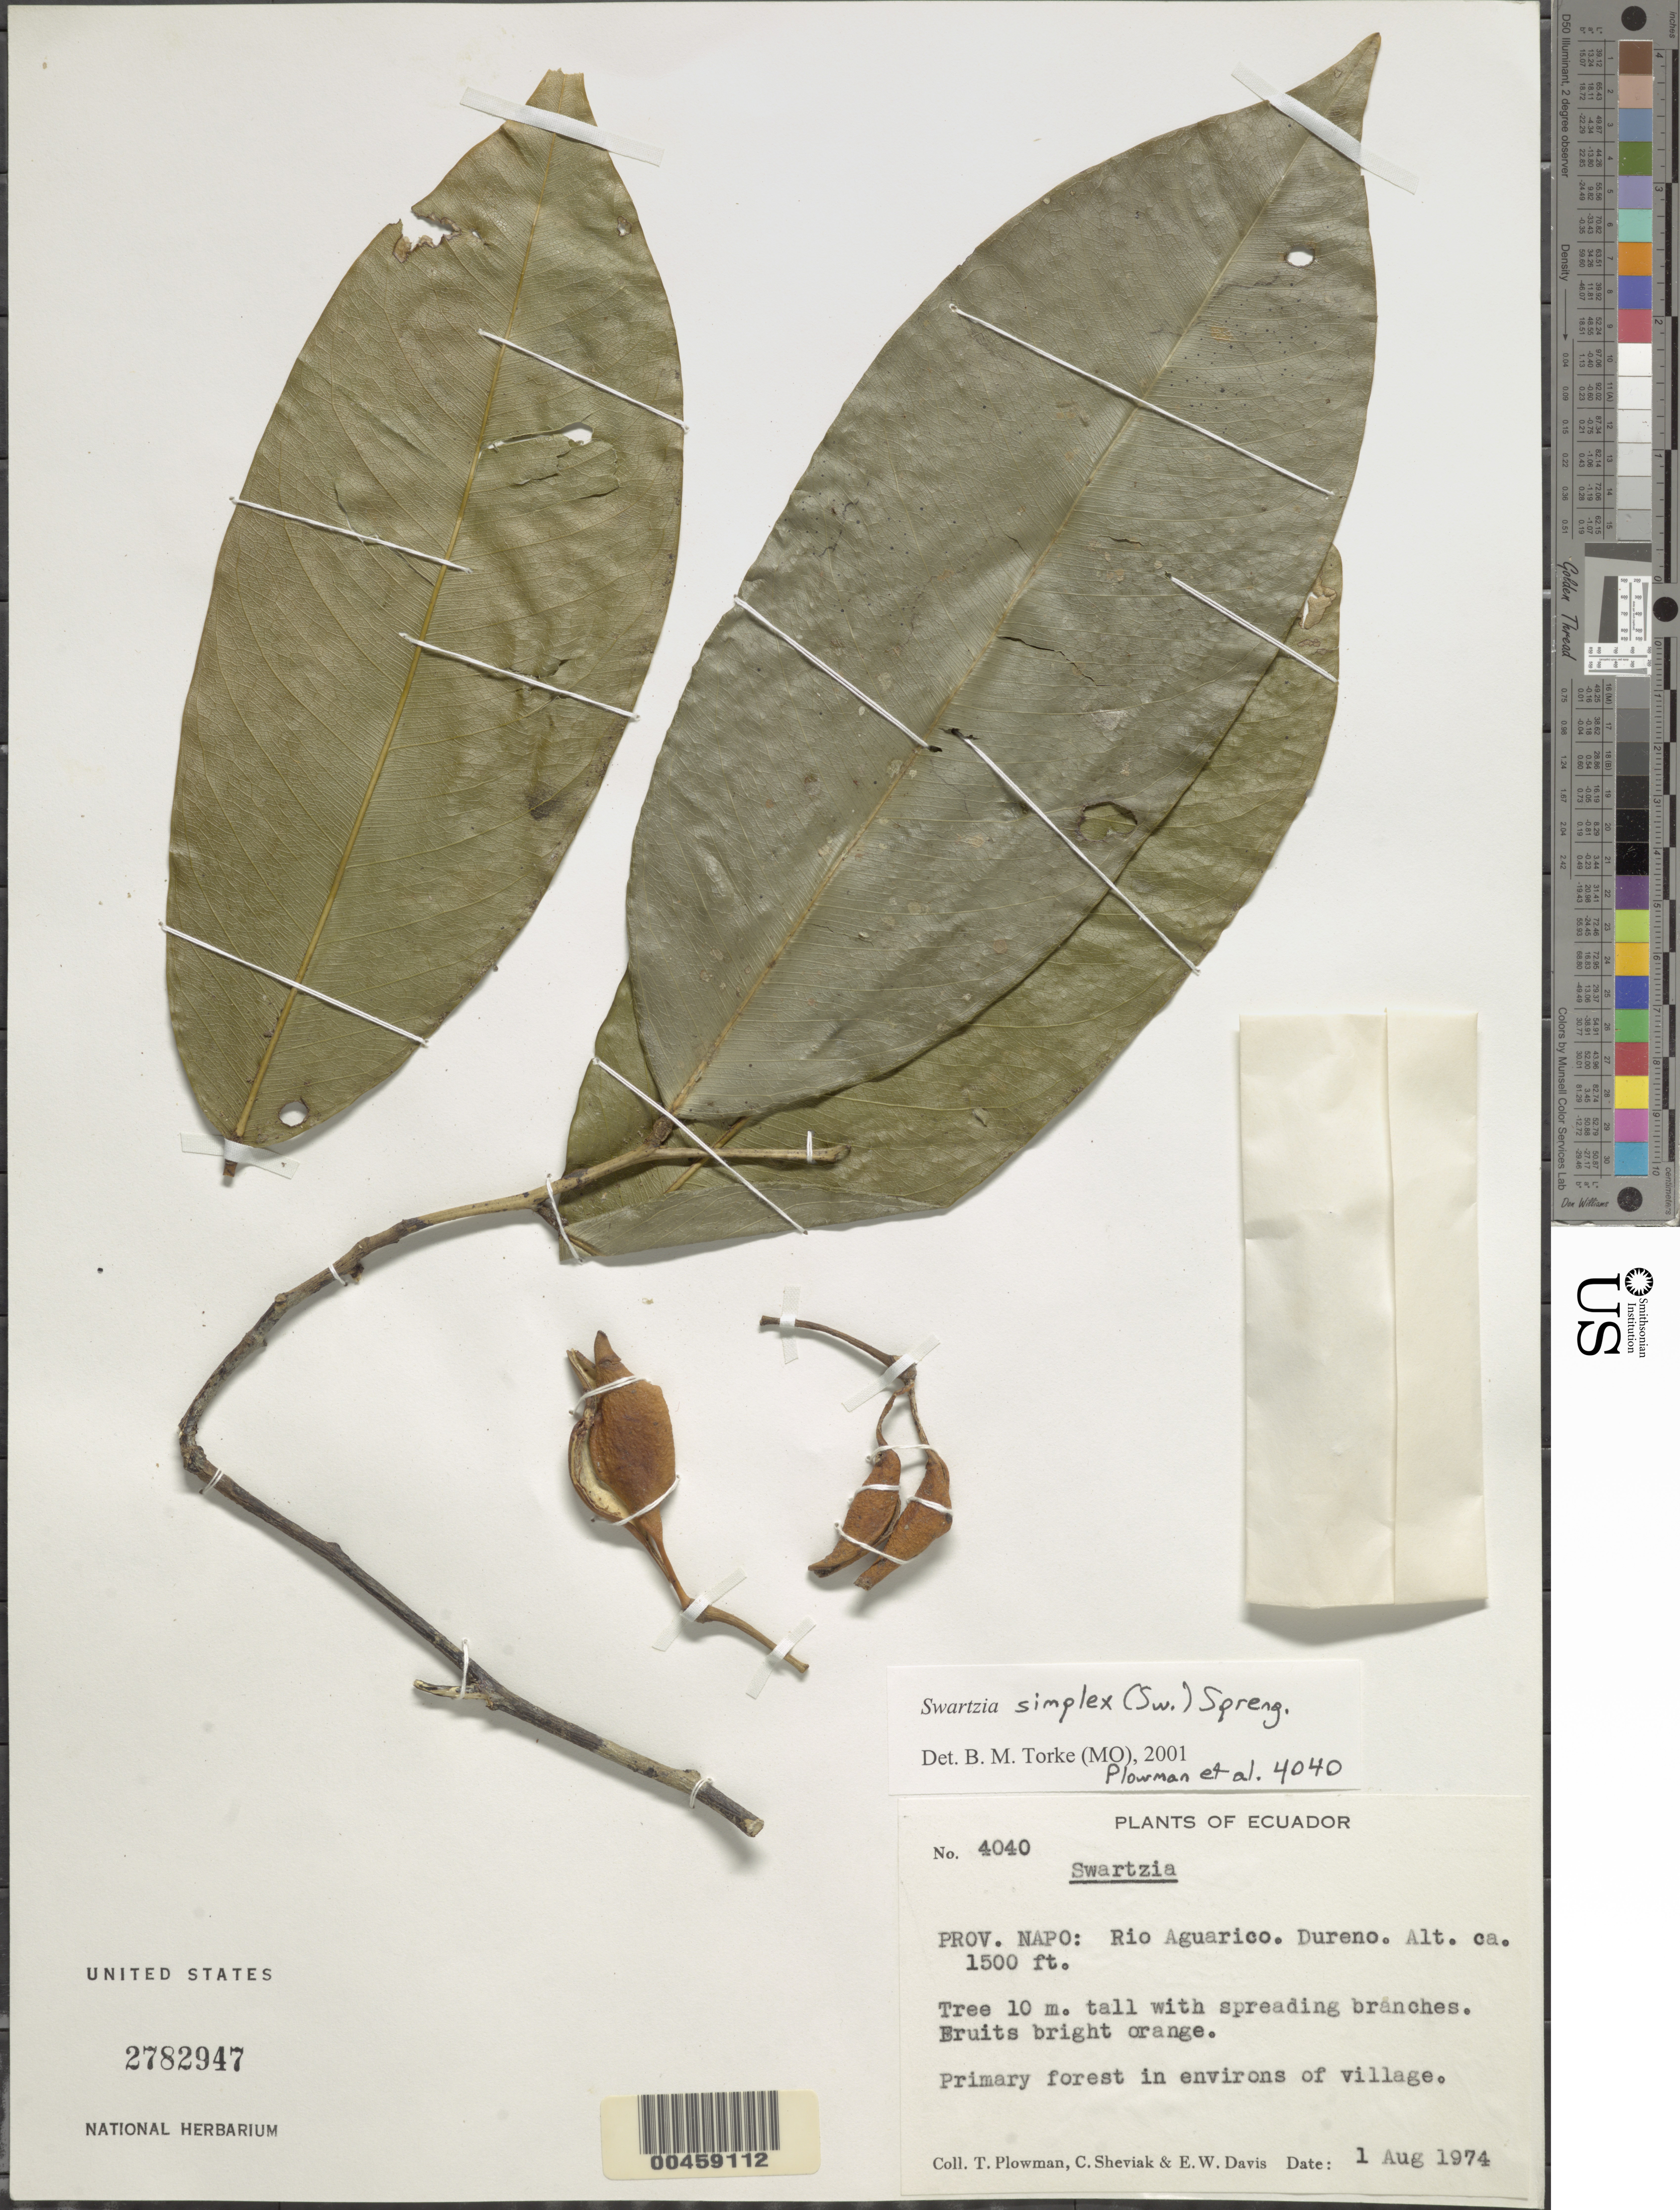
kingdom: Plantae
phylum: Tracheophyta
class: Magnoliopsida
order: Fabales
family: Fabaceae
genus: Swartzia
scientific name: Swartzia simplex var. ochnacea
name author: (DC.) R.S. Cowan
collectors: T. Plowman, C. J. Sheviak & E. W. Davis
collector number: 4040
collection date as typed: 01 Aug 1974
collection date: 1974-08-01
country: Ecuador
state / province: Napo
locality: Rio aguaRico; dureno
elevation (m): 457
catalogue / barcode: US 2782947